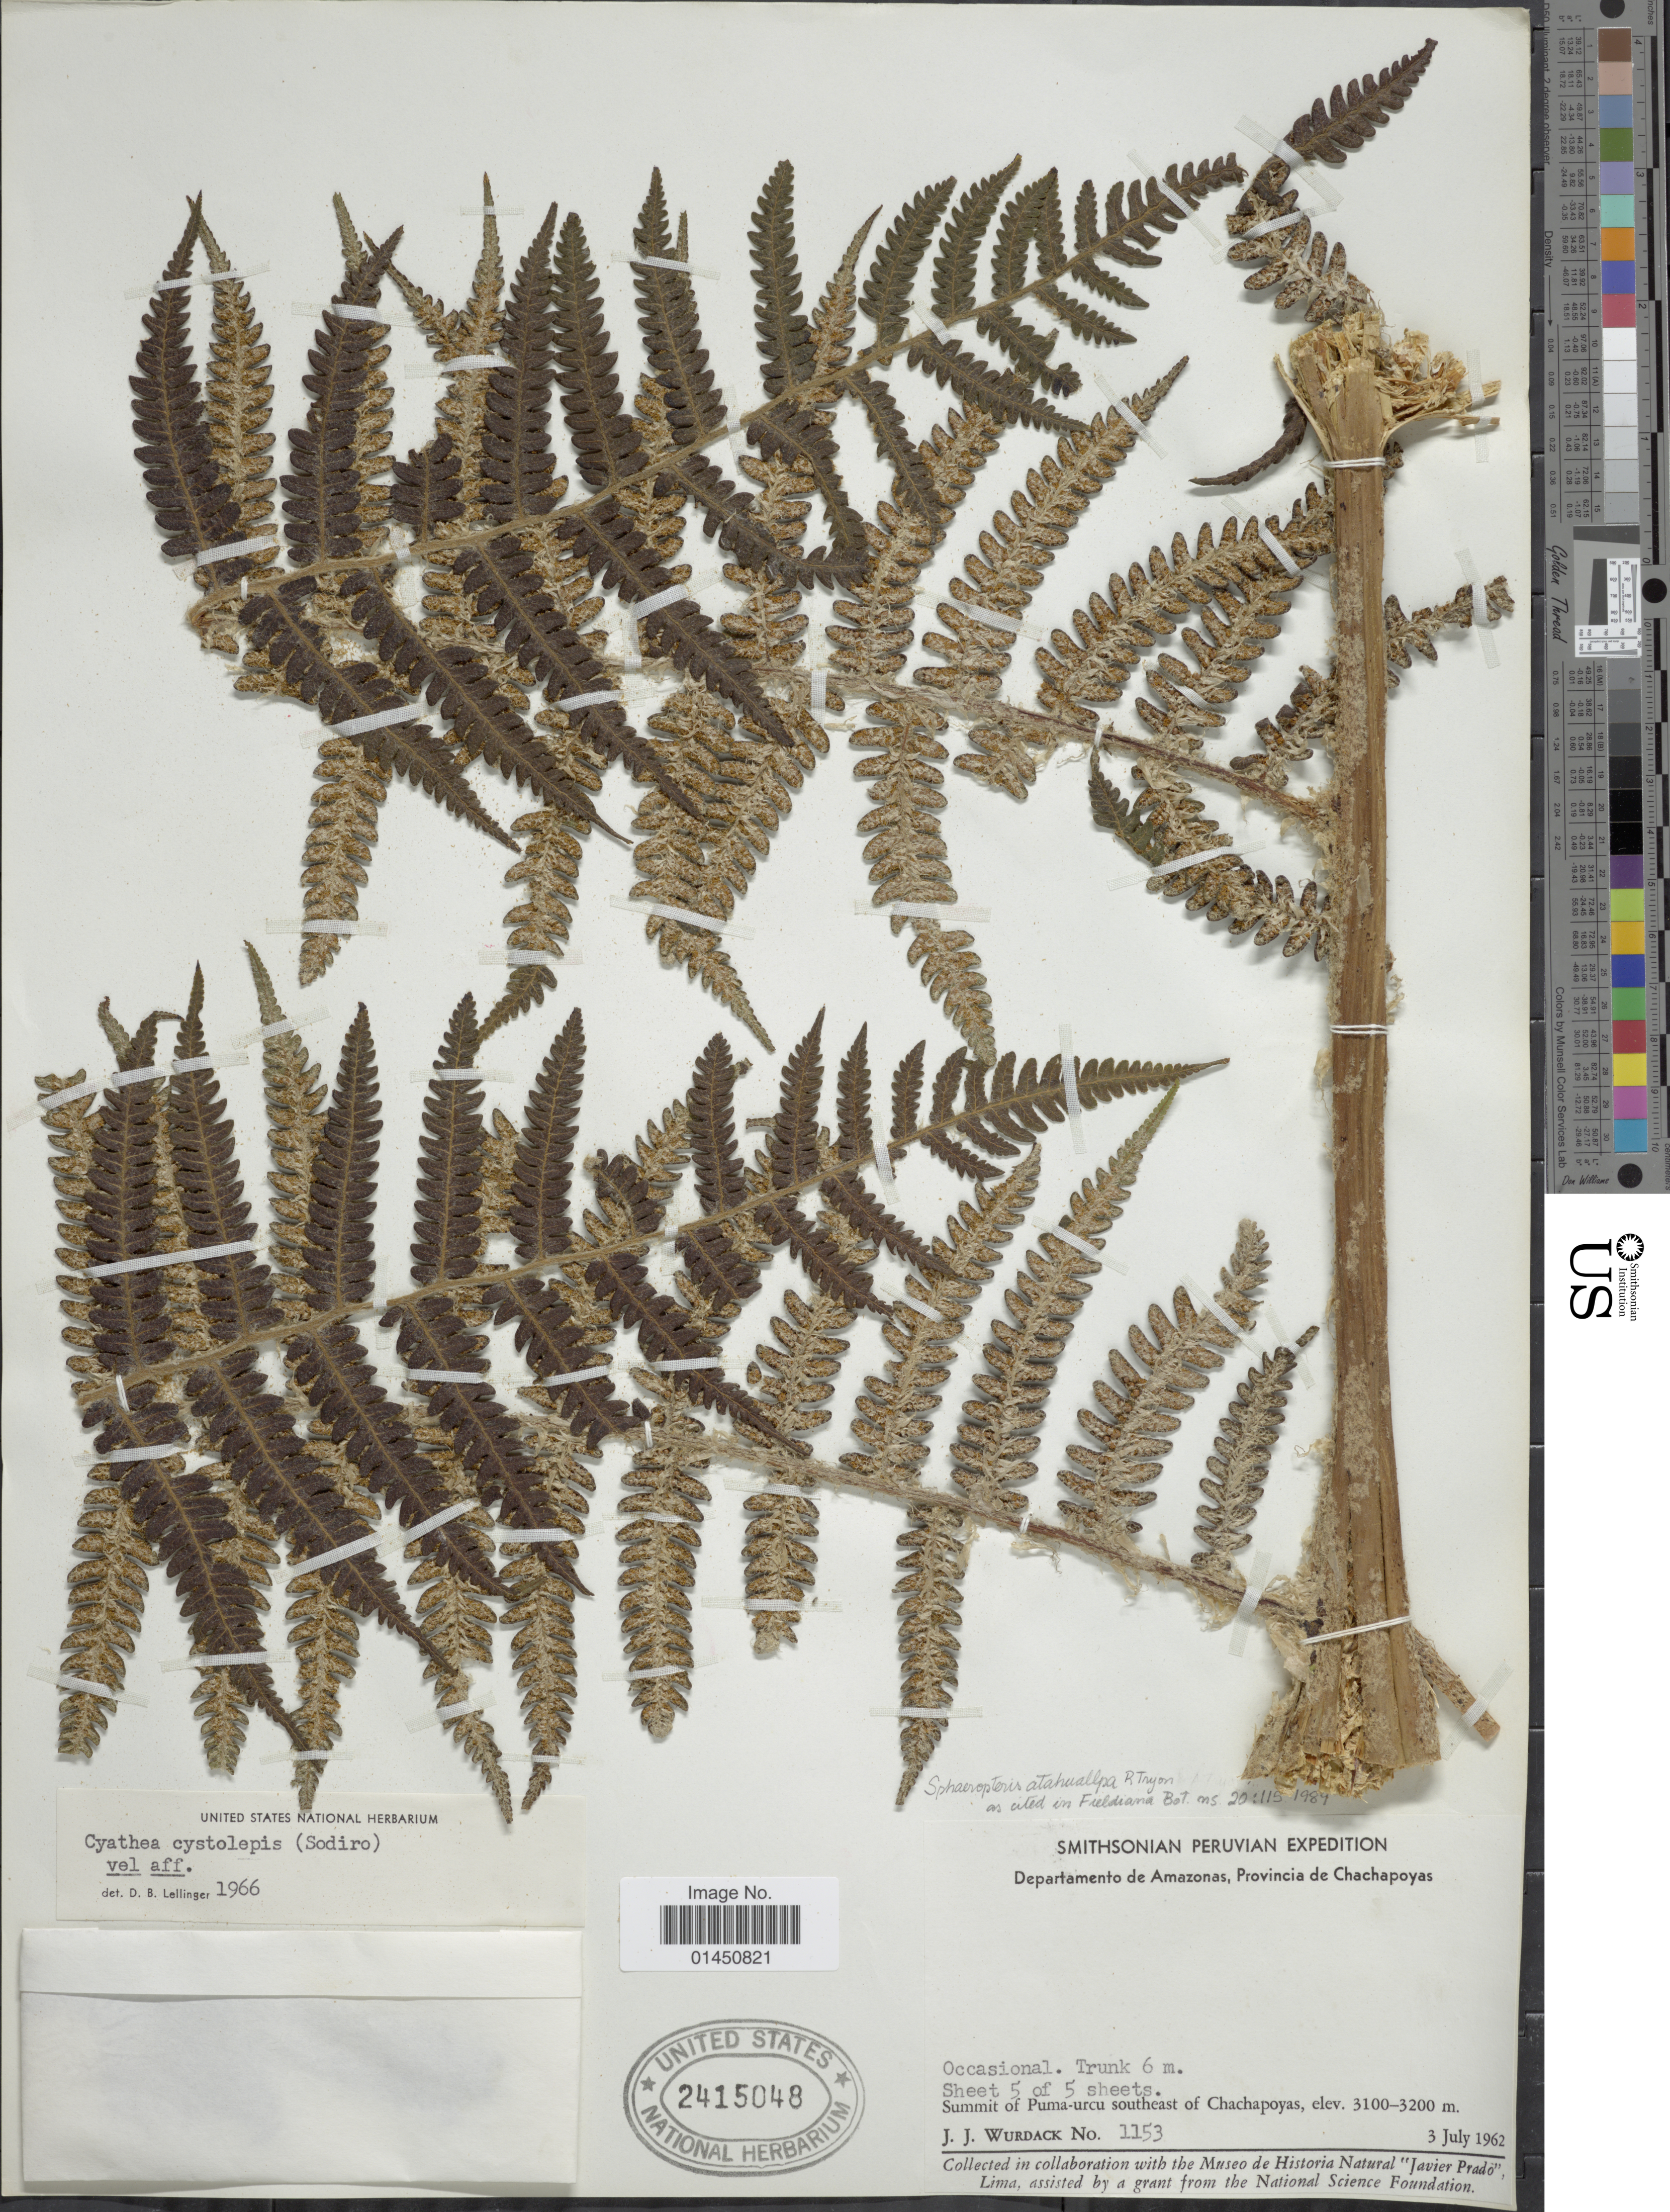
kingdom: Plantae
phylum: Tracheophyta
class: Polypodiopsida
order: Cyatheales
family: Cyatheaceae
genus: Cyathea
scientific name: Cyathea atahuallpa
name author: (R.M. Tryon) Lellinger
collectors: J. J. Wurdack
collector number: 1153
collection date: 1962-07-03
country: Peru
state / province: Amazonas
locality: Departamento de Amazonas, Provincia de Chachapoyas, summit of Puma-ucru southeast of Chachapoyas.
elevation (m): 3100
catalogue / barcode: US 2415048